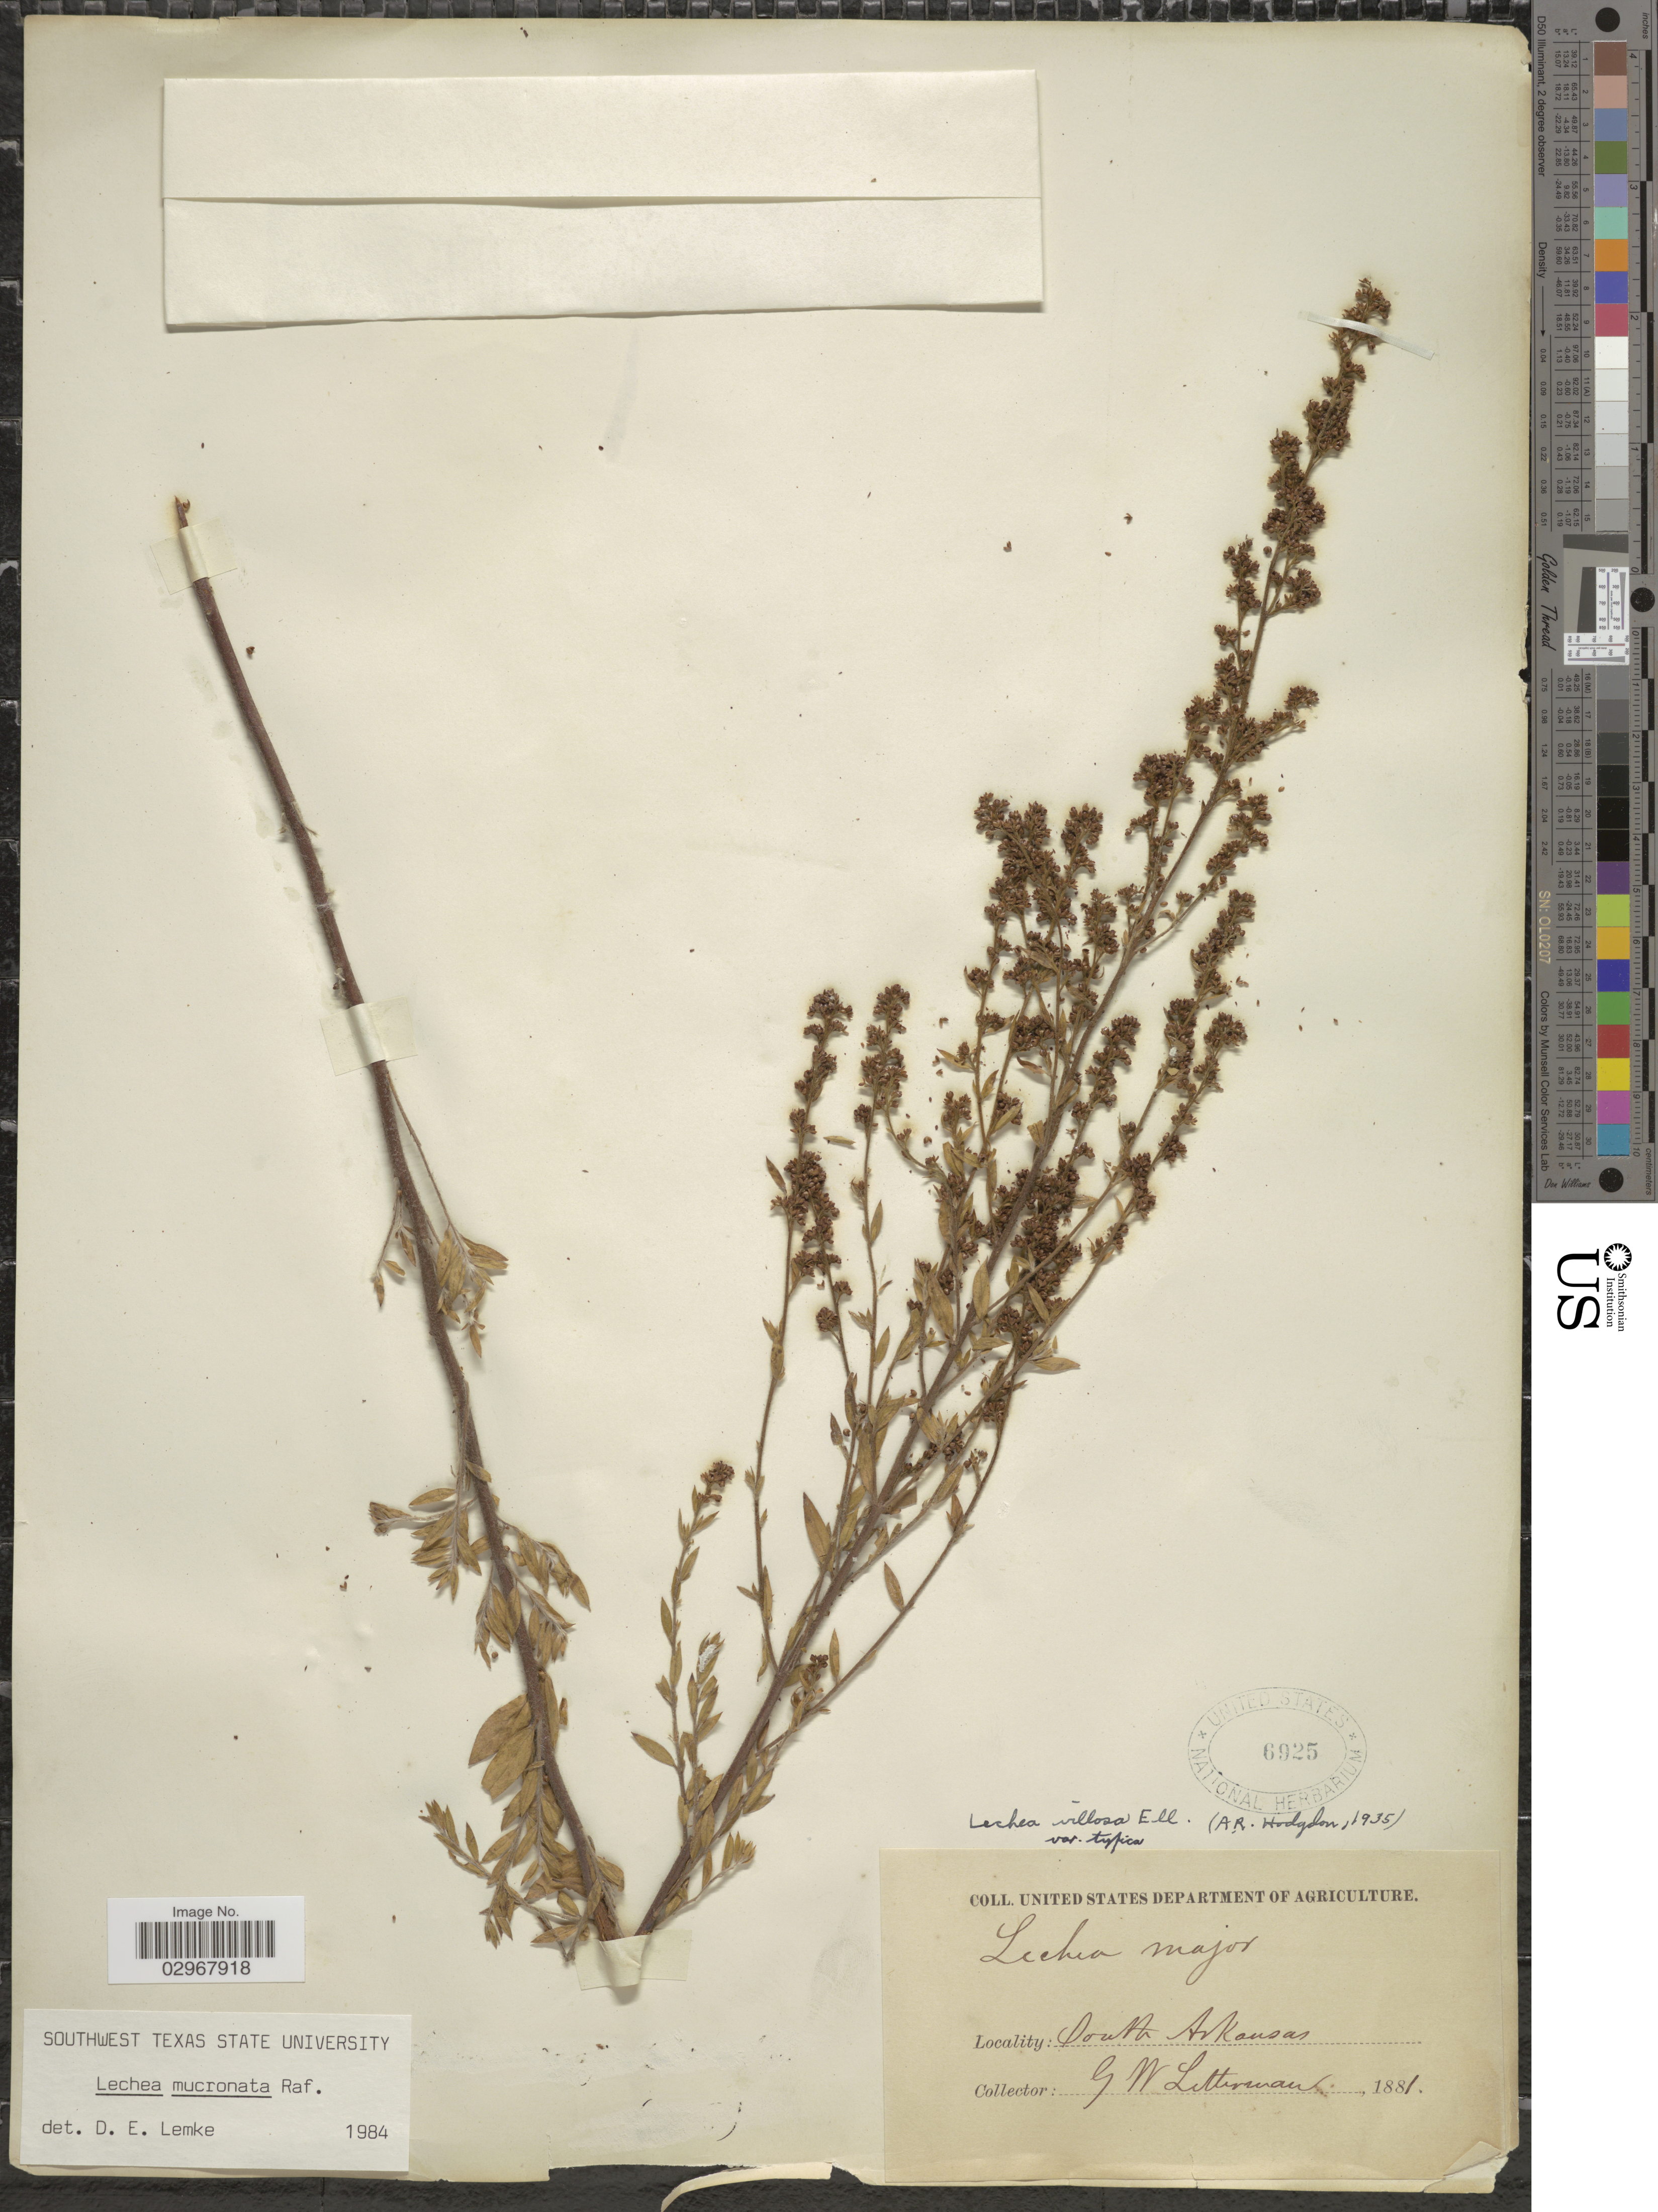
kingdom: Plantae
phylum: Tracheophyta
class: Magnoliopsida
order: Malvales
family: Cistaceae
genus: Lechea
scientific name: Lechea mucronata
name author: Raf.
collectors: G. W. Letterman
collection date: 1881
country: United States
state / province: Arkansas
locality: South Arkansas.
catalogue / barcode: US 6925